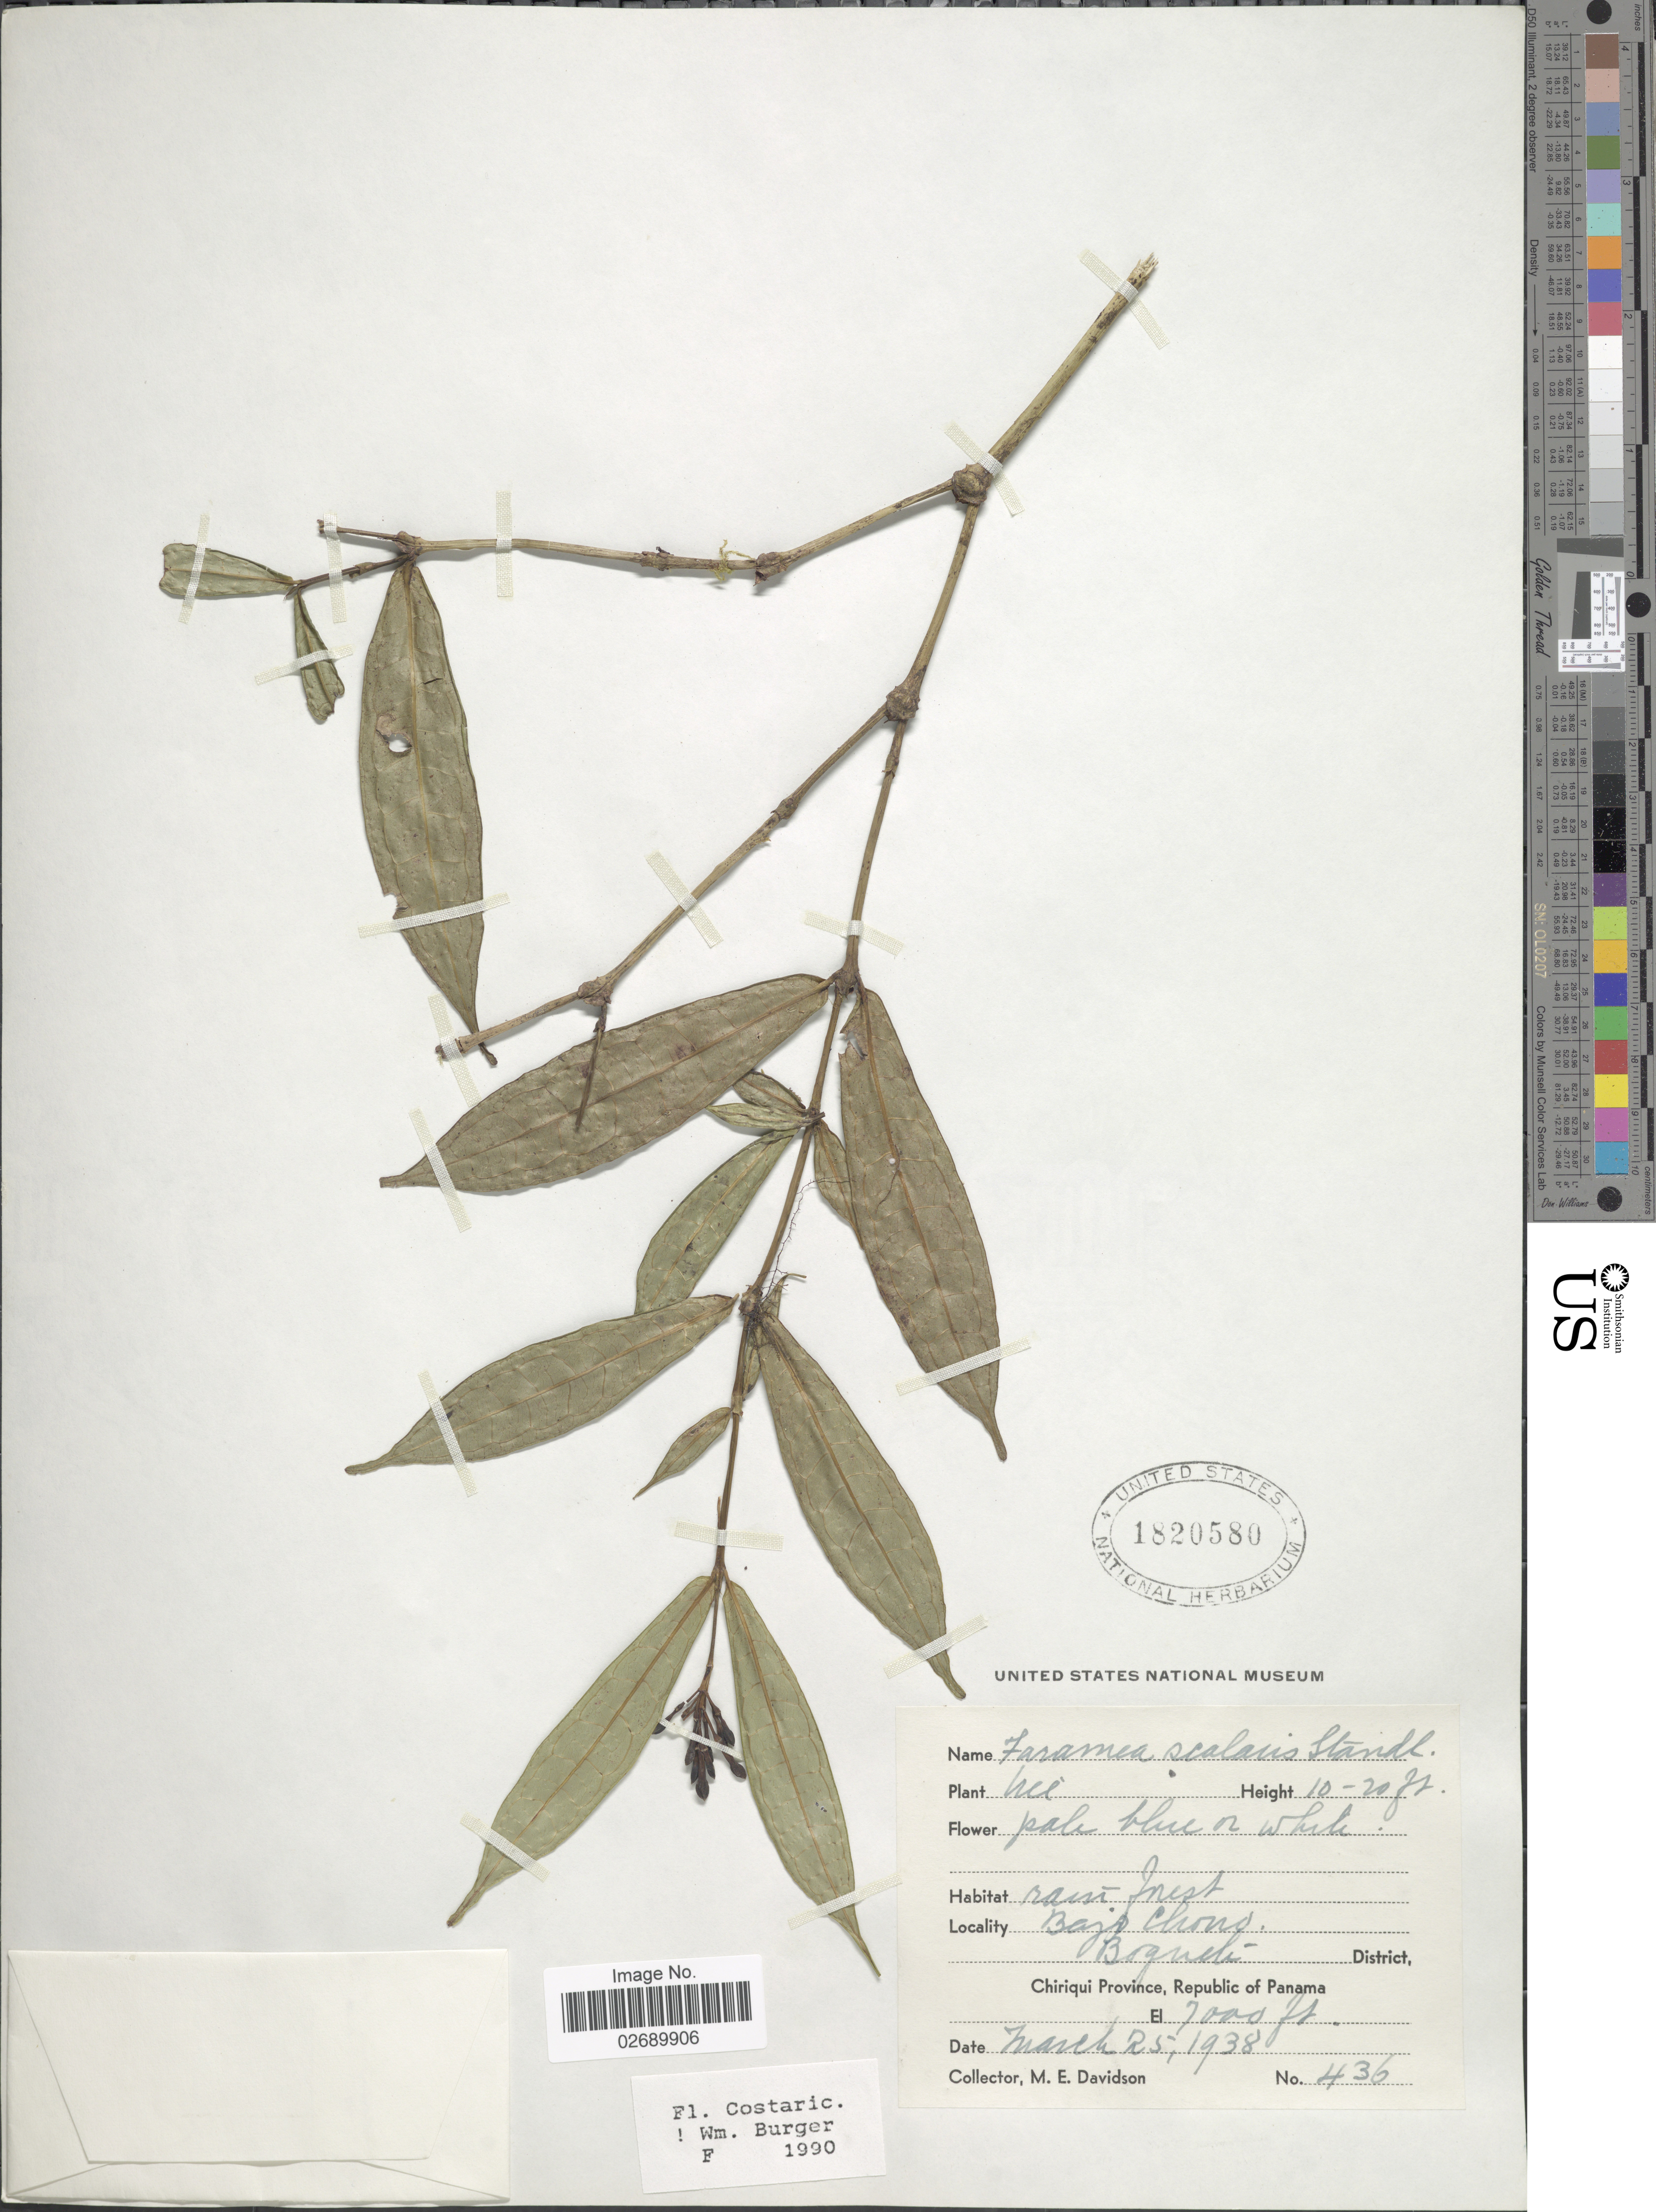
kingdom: Plantae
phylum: Tracheophyta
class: Magnoliopsida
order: Gentianales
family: Rubiaceae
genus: Faramea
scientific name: Faramea scalaris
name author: Standl.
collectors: M. E. Davidson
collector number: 436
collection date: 1938-03-25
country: Panama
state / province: Chiriqui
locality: Bajo chorro. Boquete District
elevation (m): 2134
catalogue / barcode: US 1820580